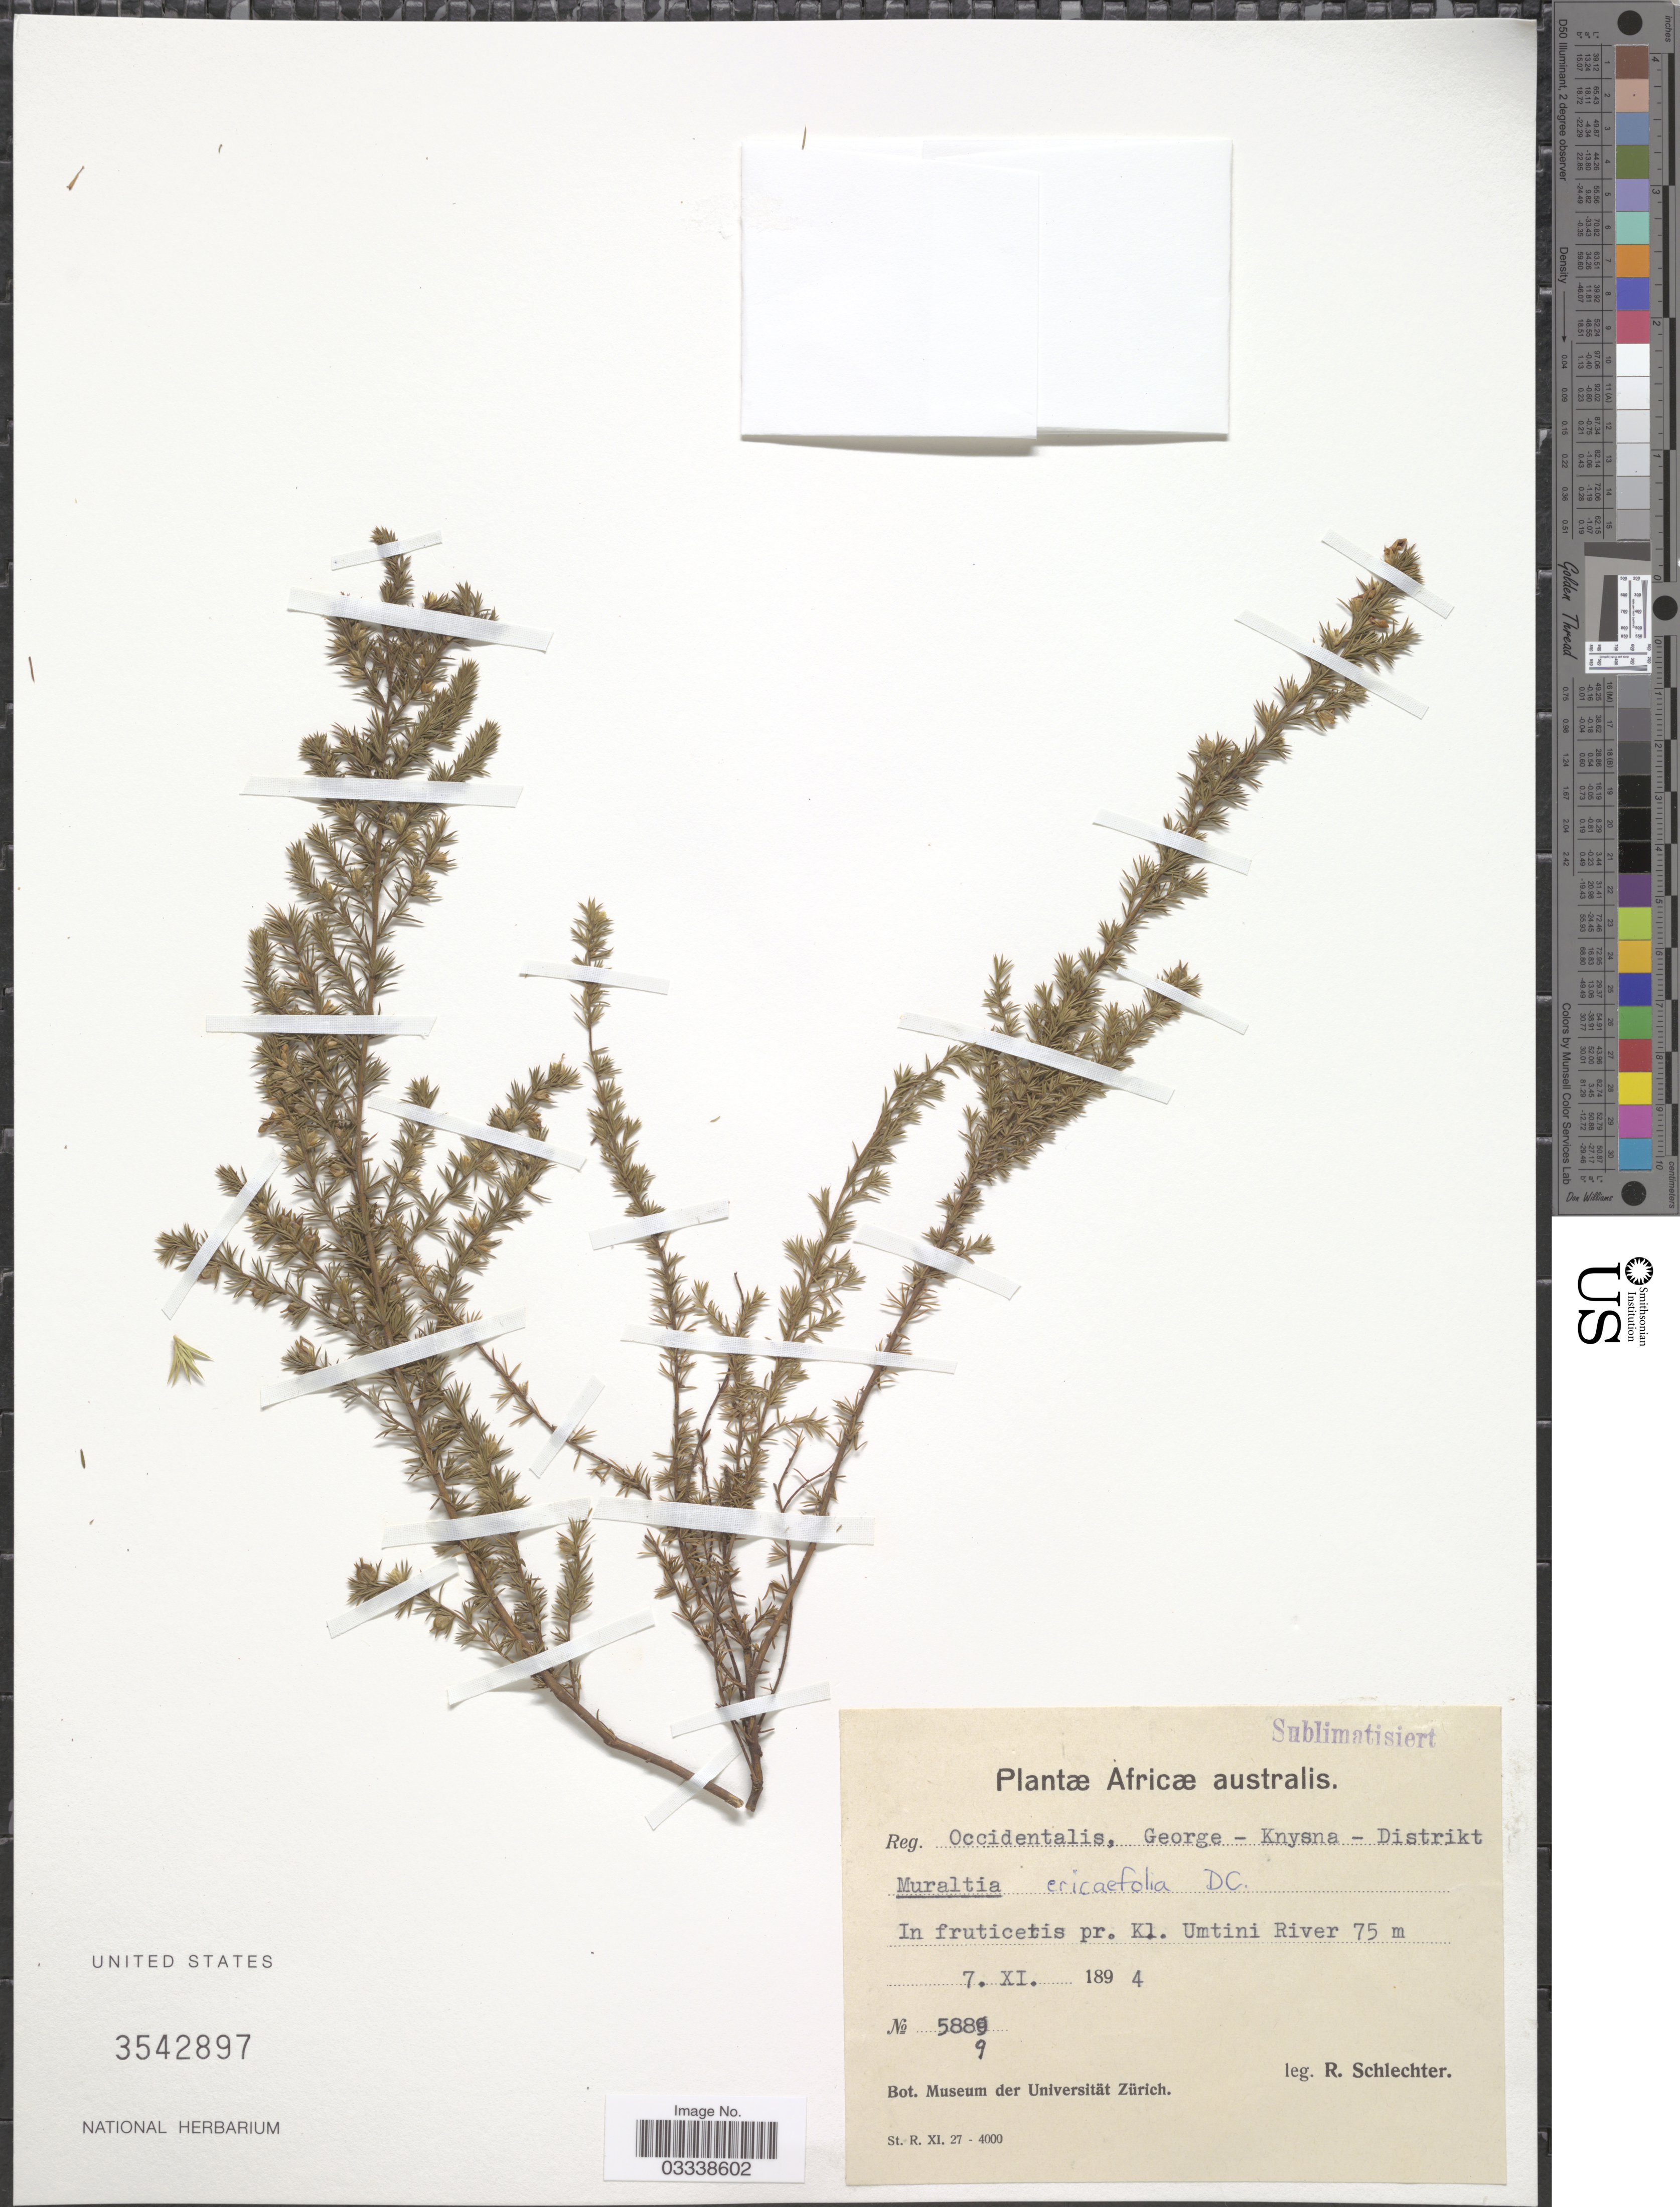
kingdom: Plantae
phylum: Tracheophyta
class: Magnoliopsida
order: Fabales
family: Polygalaceae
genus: Muraltia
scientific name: Muraltia ericaefolia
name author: DC.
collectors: F. R. R. Schlechter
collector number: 5889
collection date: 1894-11-07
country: South Africa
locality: Africæ australis, Reg. Occidentalis, George - Knysna - Distrikt, In fruticetis pr. Kl. Umtini River.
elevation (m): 75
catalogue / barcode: US 3542897